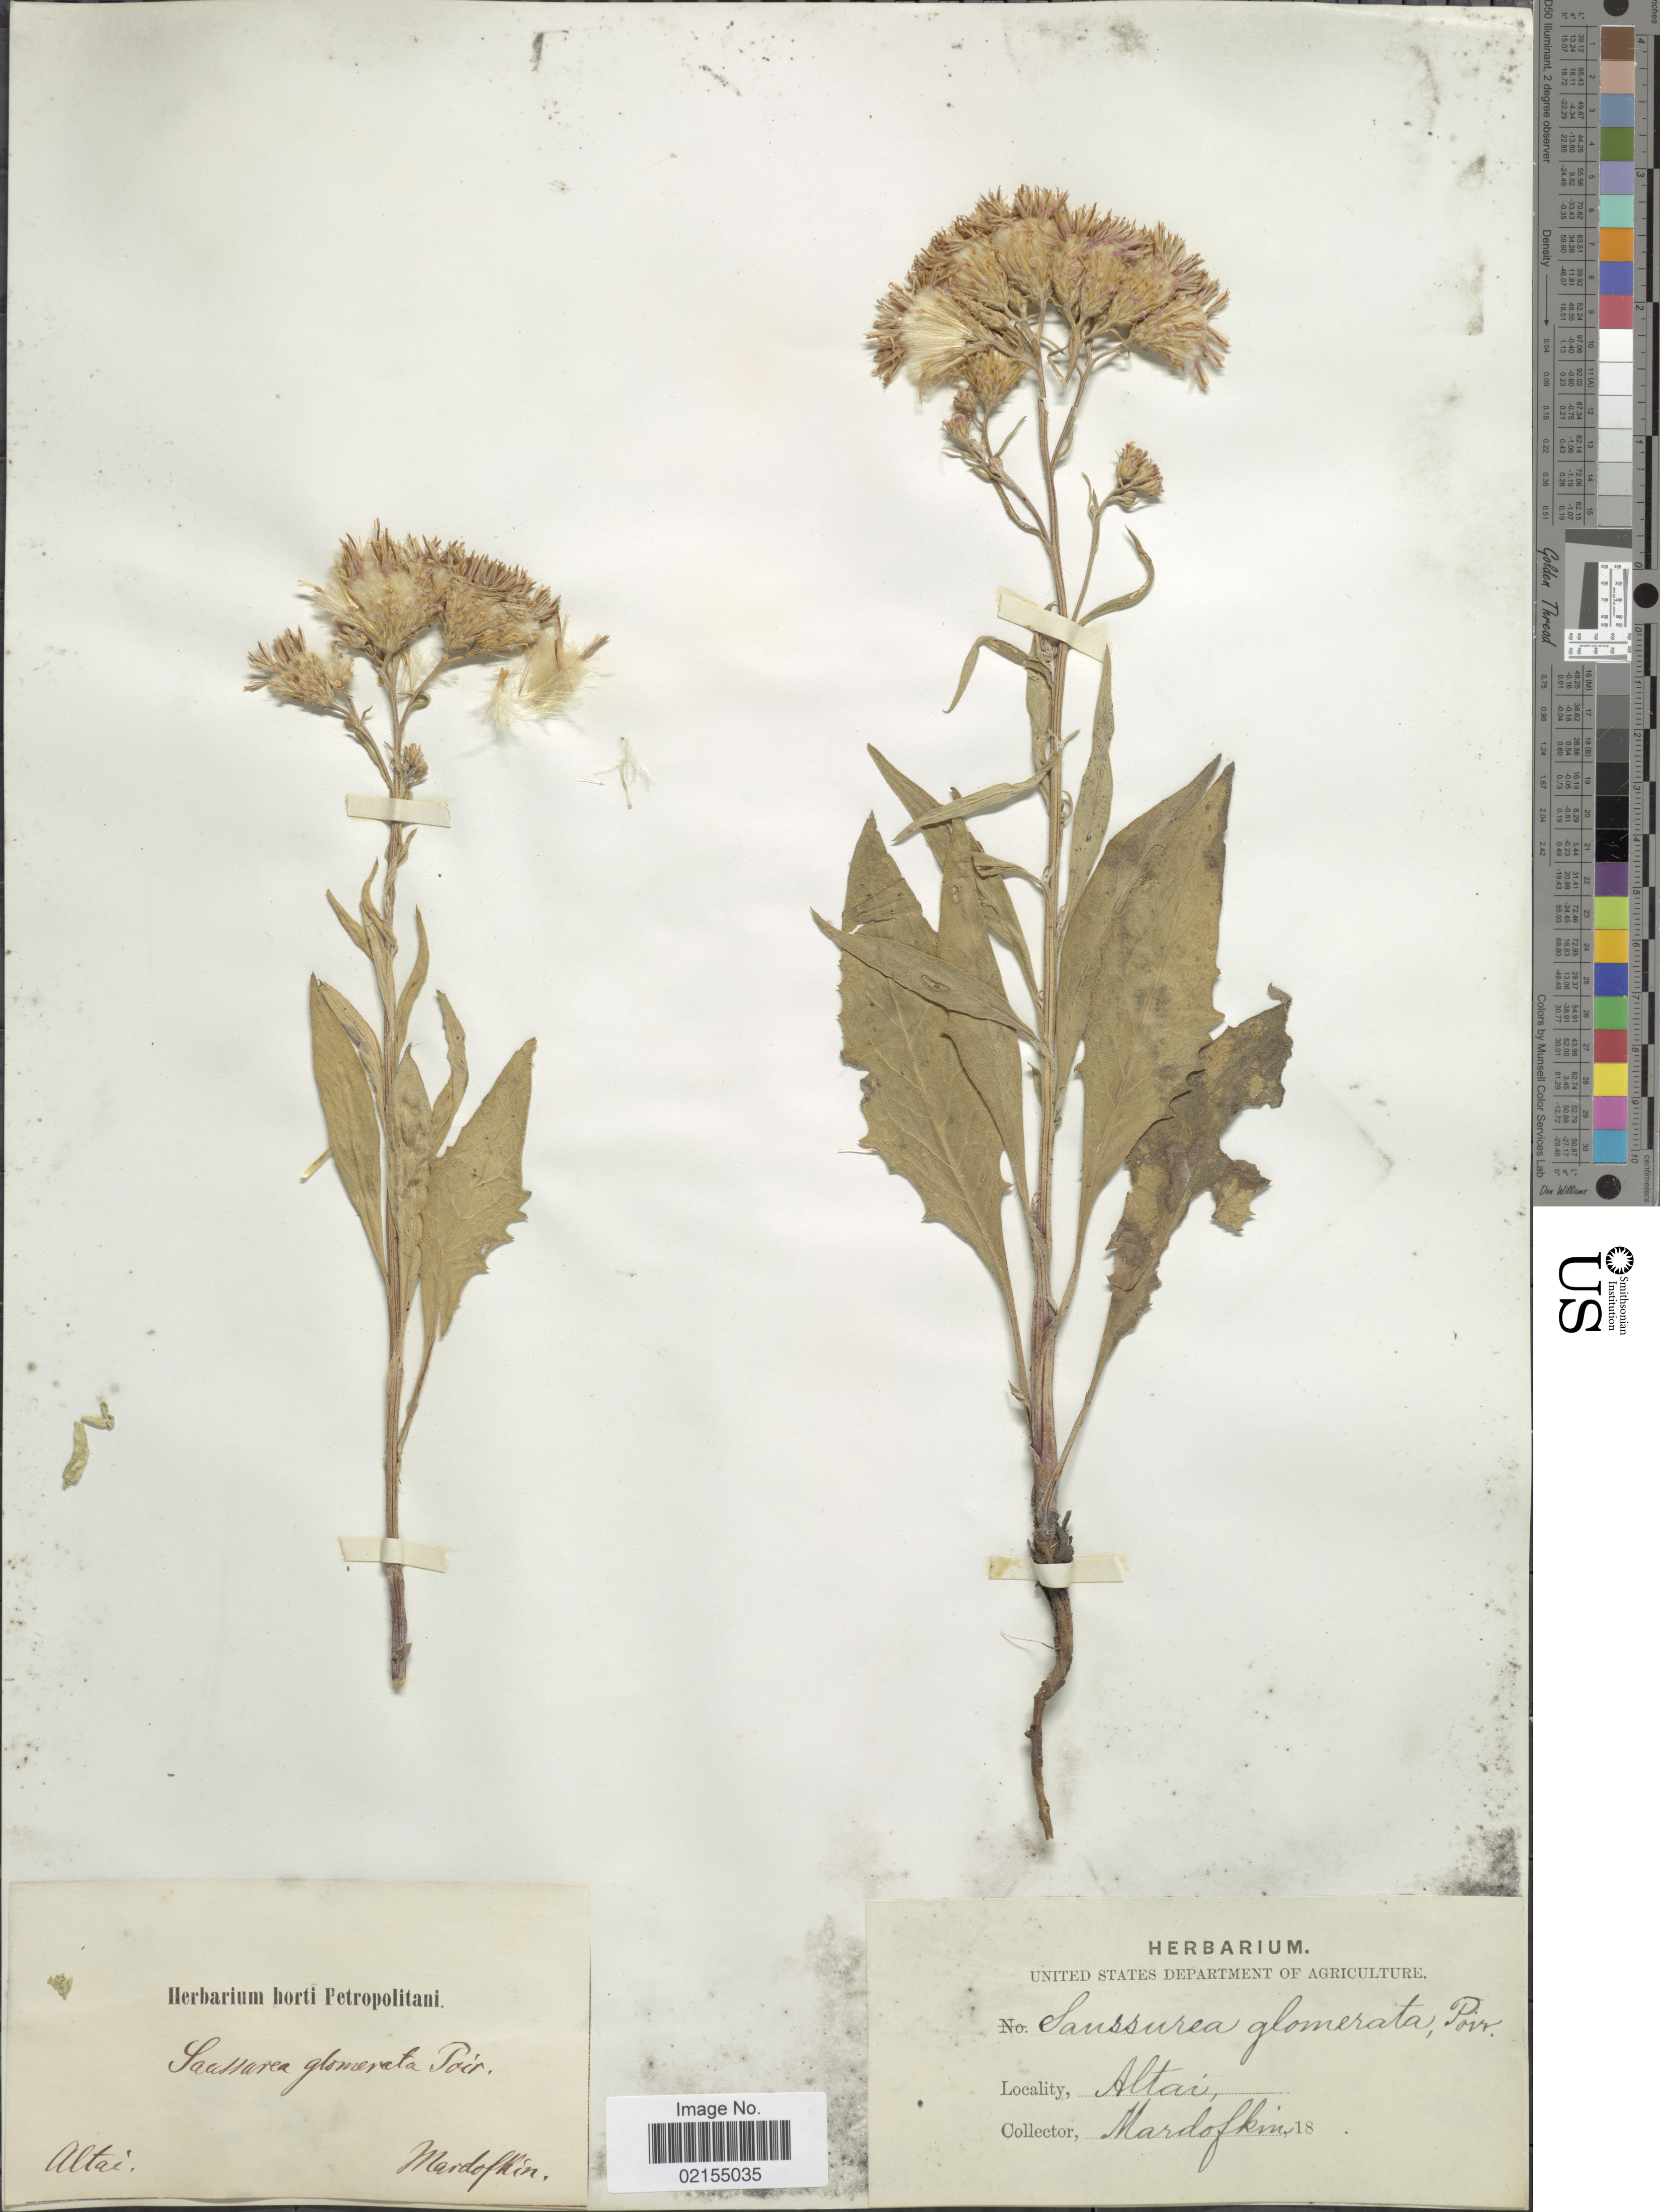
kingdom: Plantae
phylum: Tracheophyta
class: Magnoliopsida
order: Asterales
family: Asteraceae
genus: Saussurea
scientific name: Saussurea amara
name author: (L.) DC.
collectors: Mardofkin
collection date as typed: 18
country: Russian Federation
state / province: Altai Republic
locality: Altai